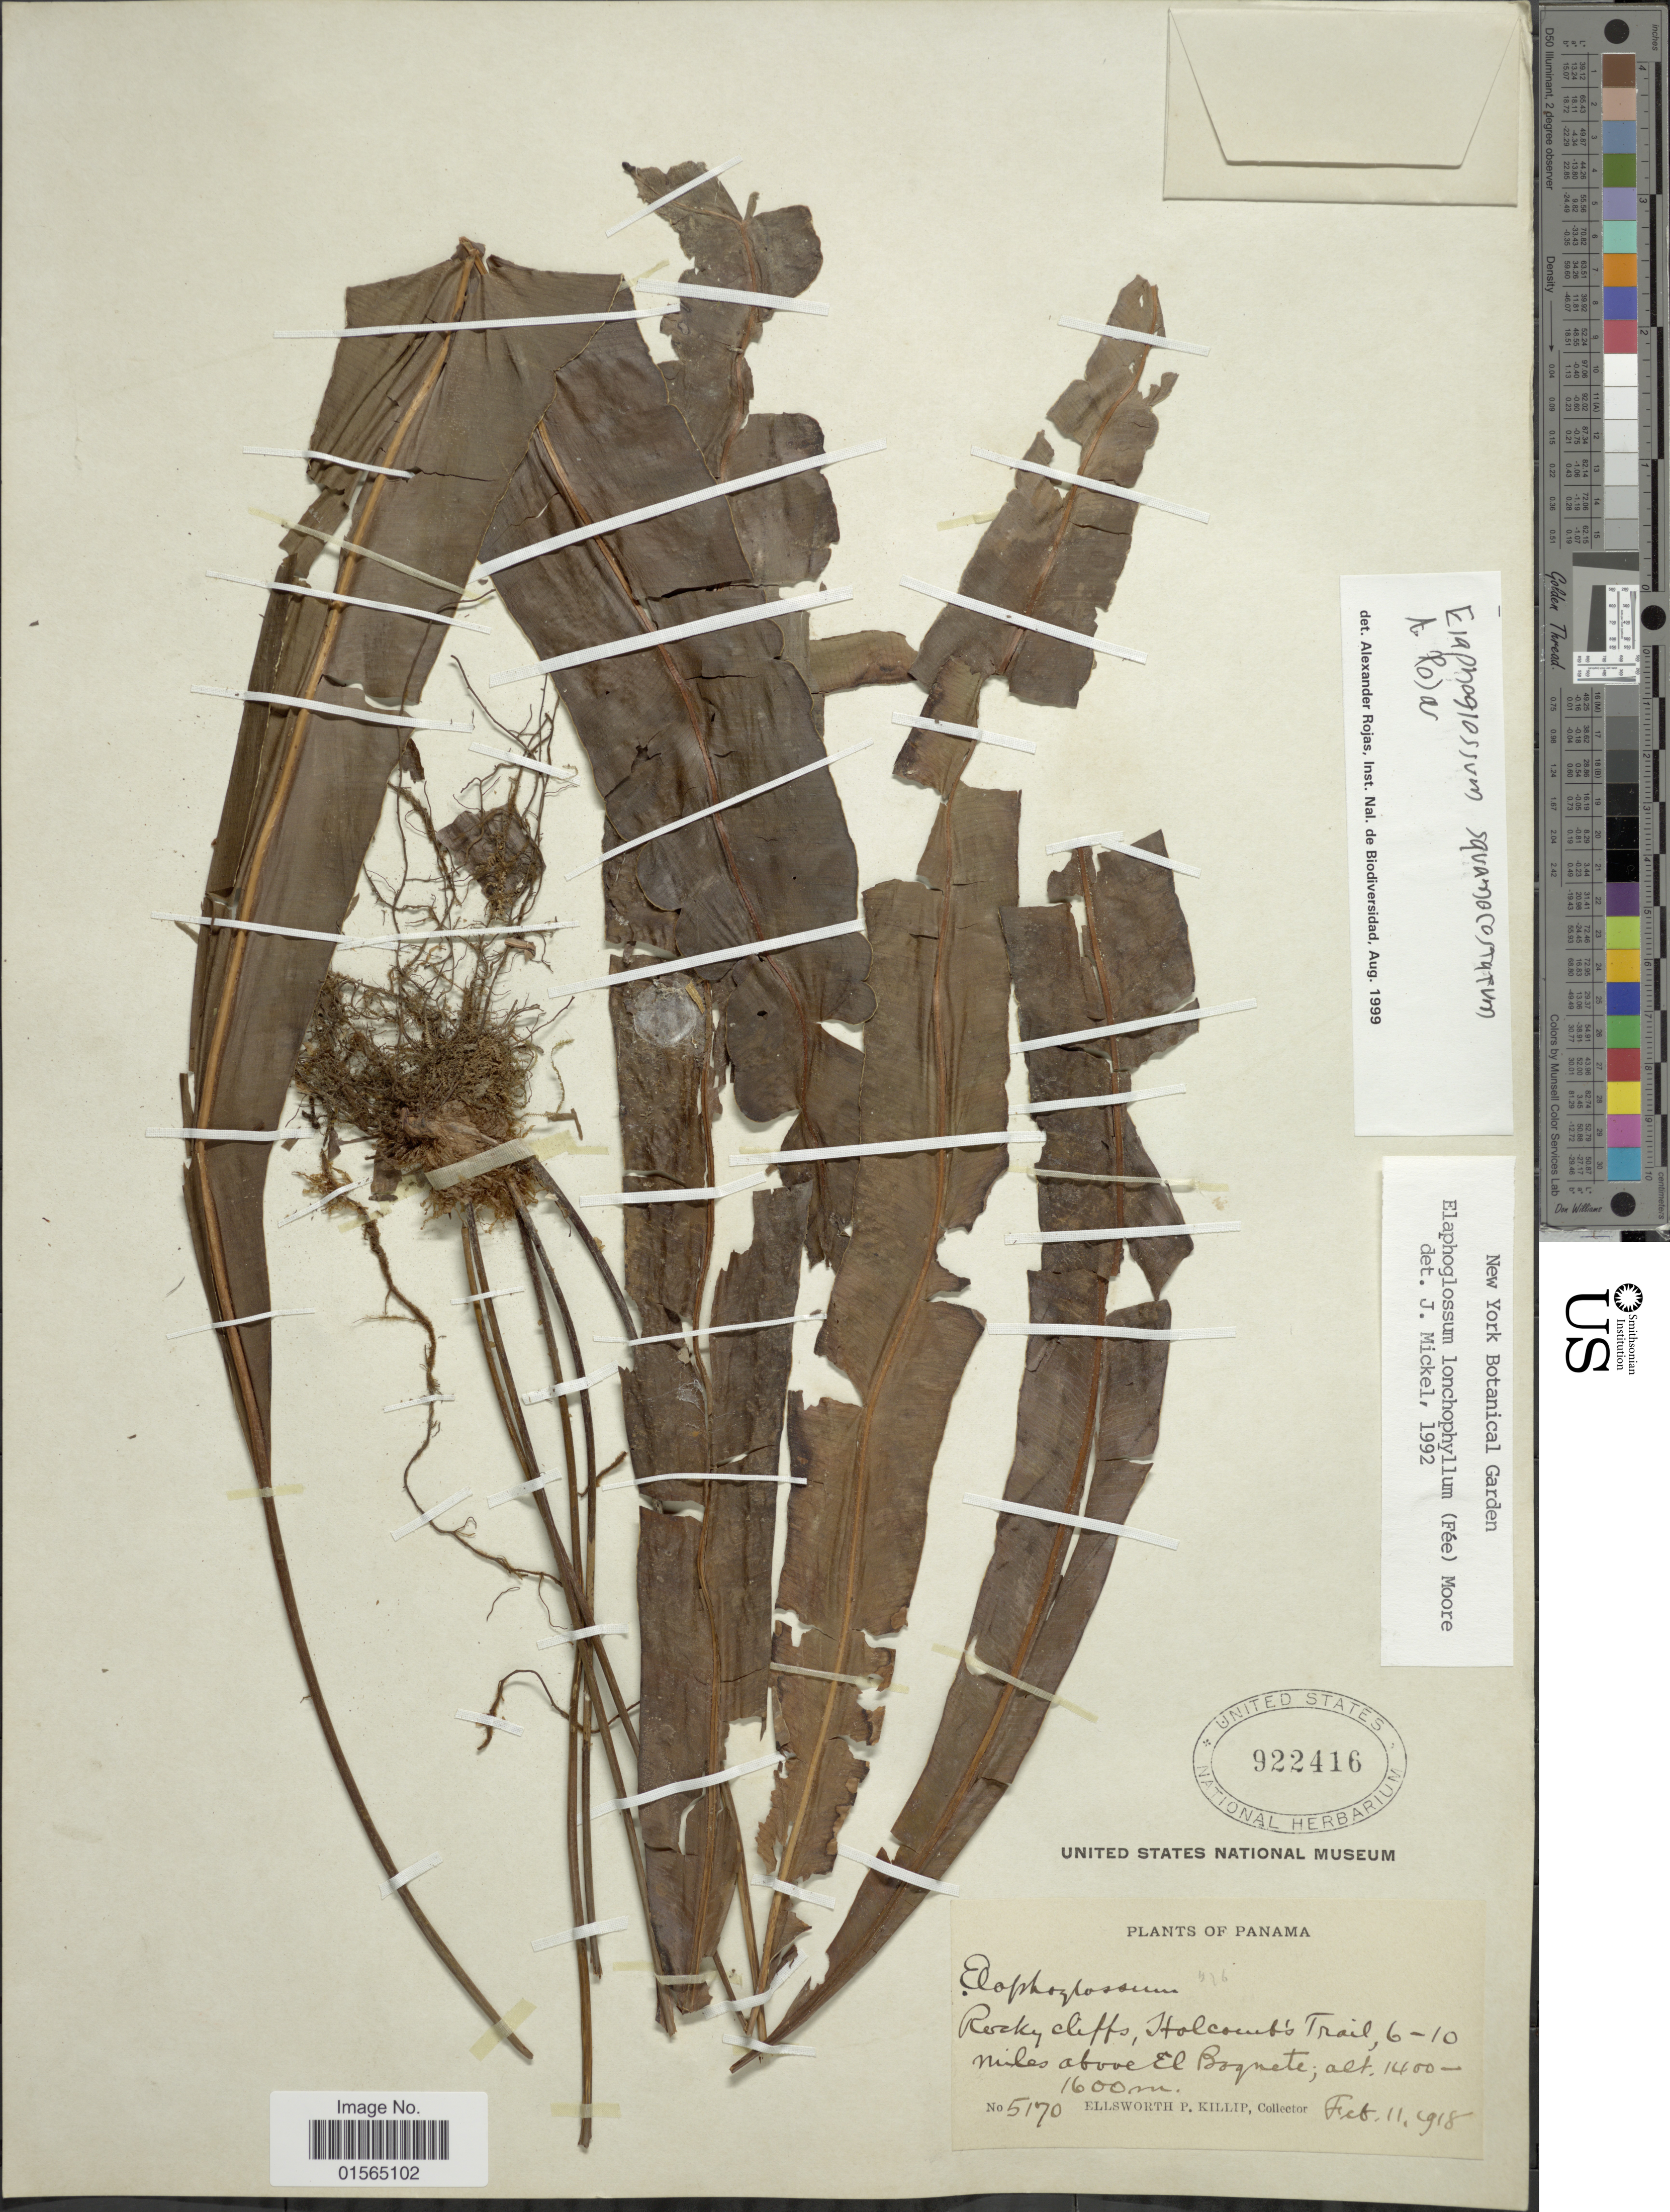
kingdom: Plantae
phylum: Tracheophyta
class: Polypodiopsida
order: Polypodiales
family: Dryopteridaceae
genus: Elaphoglossum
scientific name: Elaphoglossum squamatocostatum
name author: A. Rojas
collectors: E. P. Killip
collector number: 5170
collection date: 1918-02-11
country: Panama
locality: Rocky cliffs, Holcom's Trail, 6 - 10 miles above El Boquete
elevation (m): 1400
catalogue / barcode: US 922416